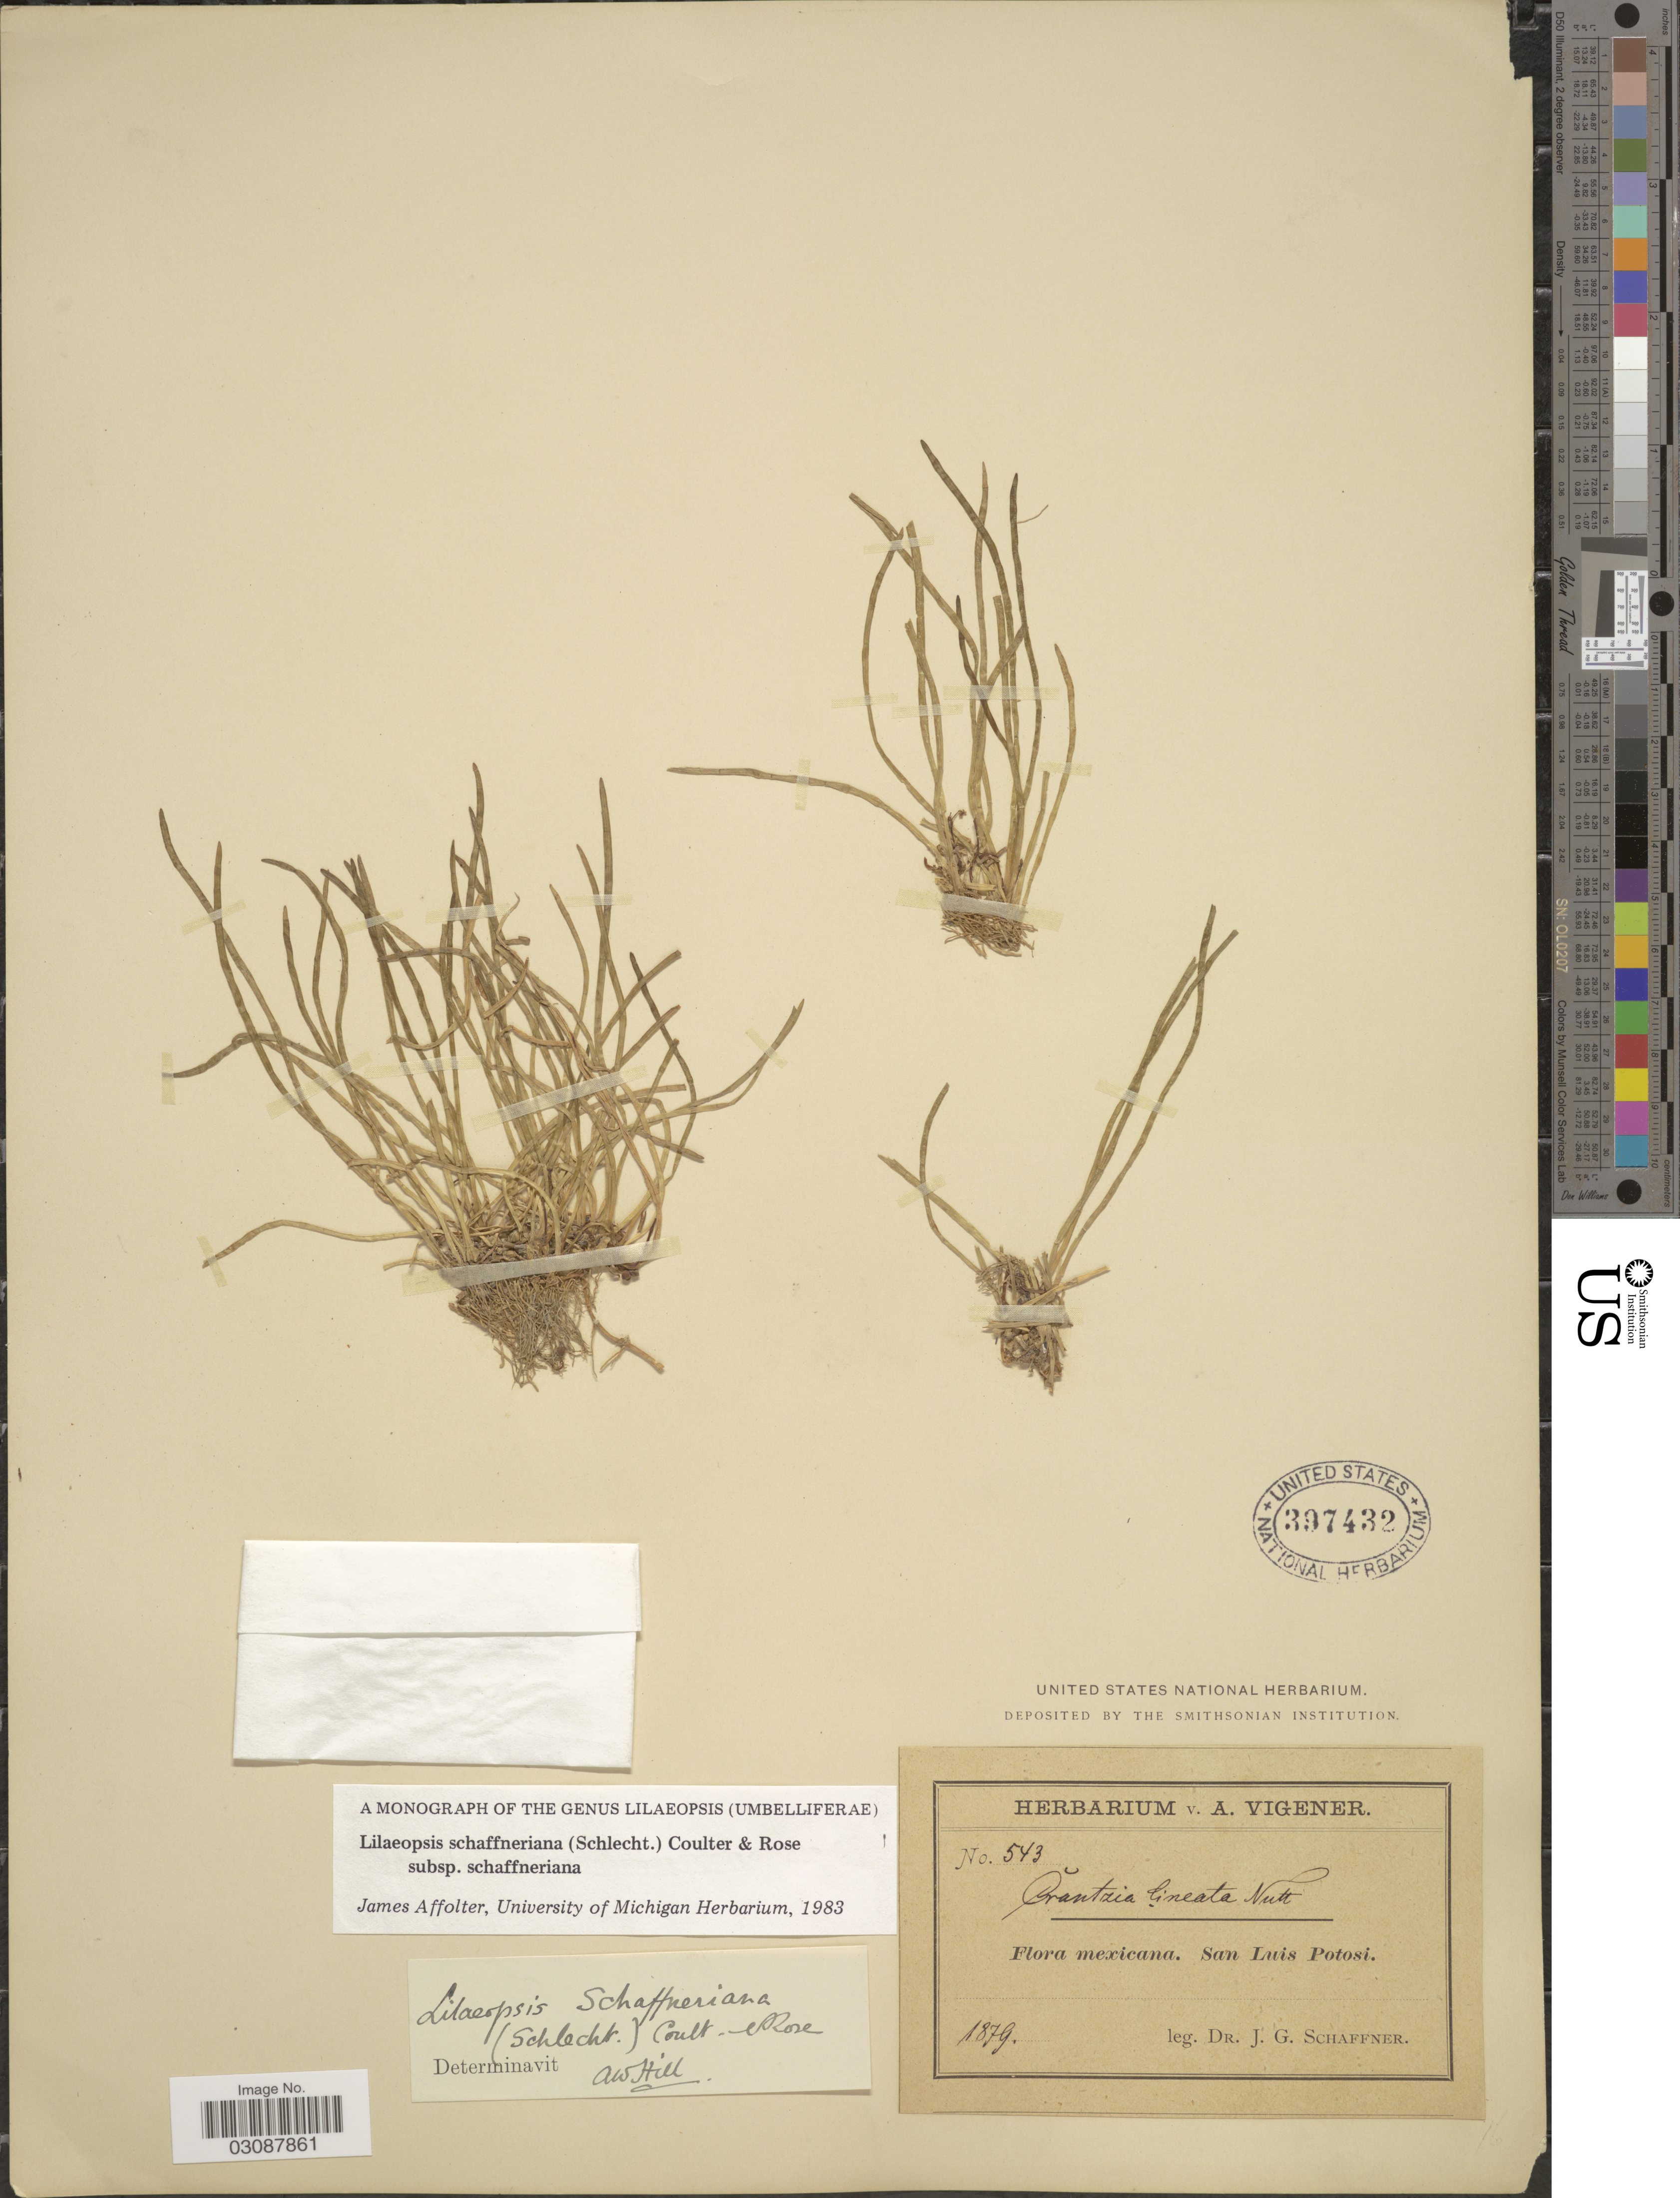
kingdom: Plantae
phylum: Tracheophyta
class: Magnoliopsida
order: Apiales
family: Apiaceae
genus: Lilaeopsis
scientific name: Lilaeopsis schaffneriana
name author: (Schltdl.) J.M. Coult. & Rose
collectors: J. G. Schaffner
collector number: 543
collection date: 1879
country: Mexico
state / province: San Luis Potosí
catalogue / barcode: US 397432